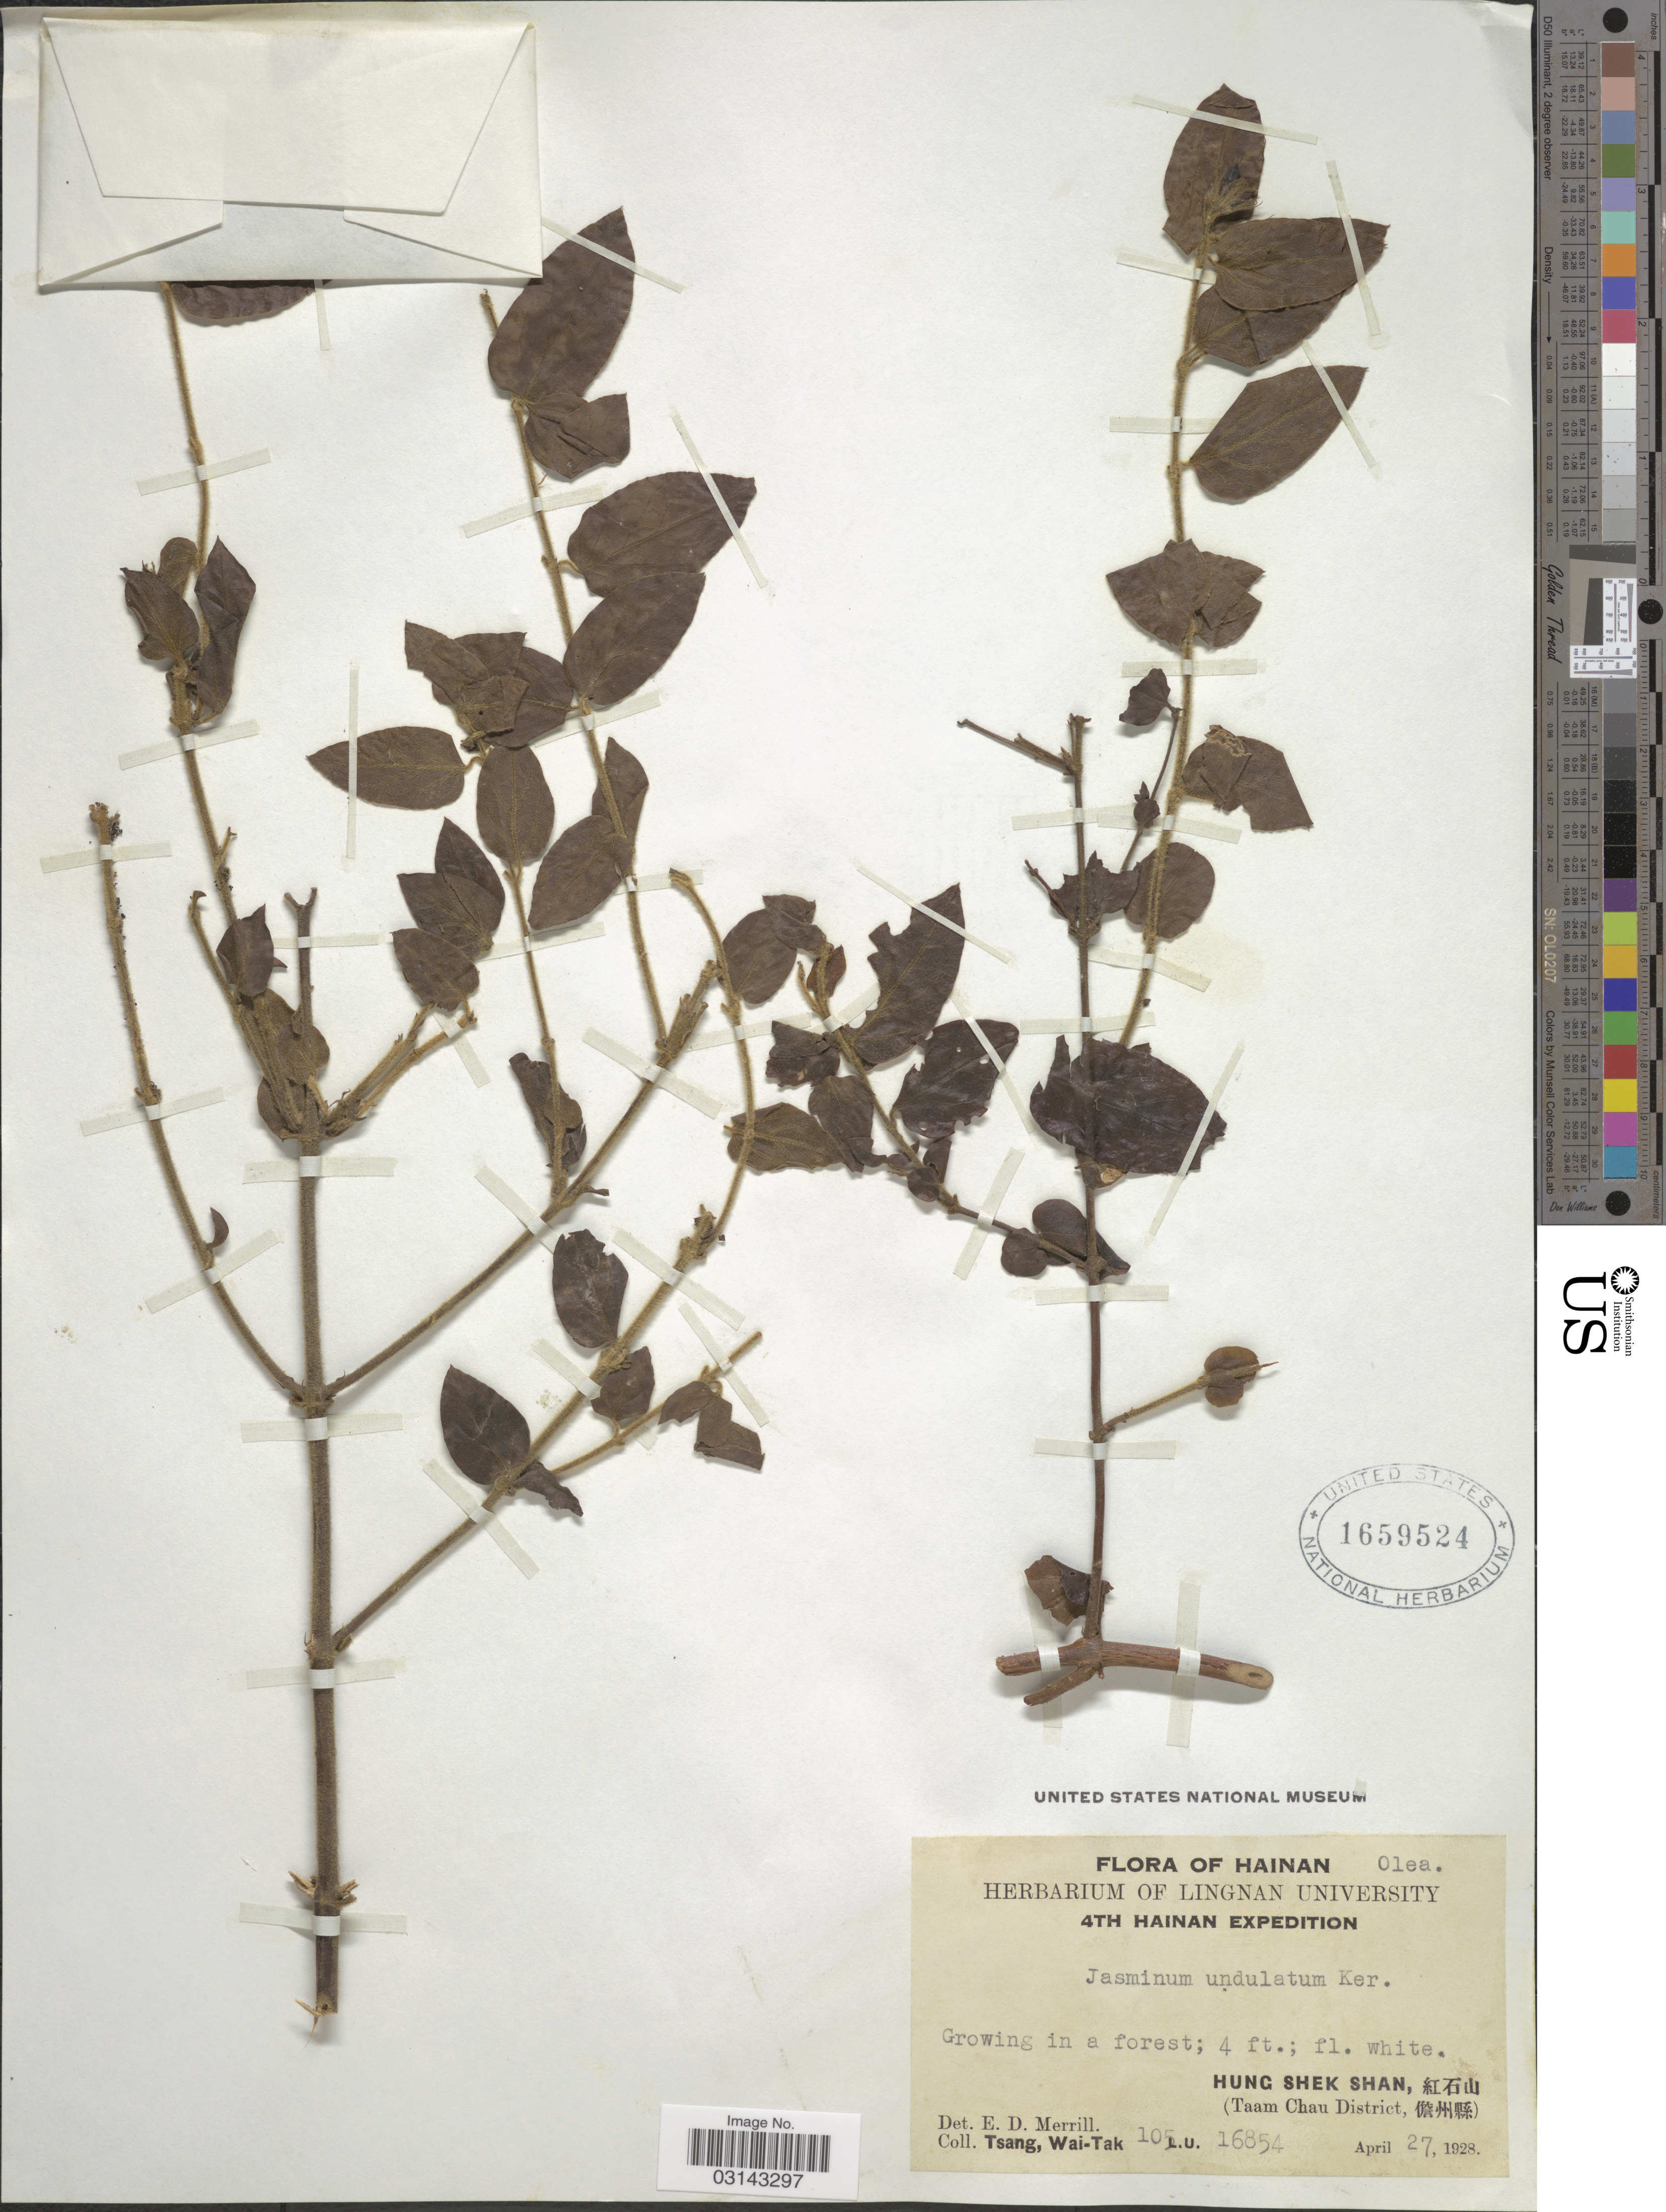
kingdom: Plantae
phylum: Tracheophyta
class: Magnoliopsida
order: Lamiales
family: Oleaceae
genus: Jasminum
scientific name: Jasminum elongatum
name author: (P.J. Bergius) Willd.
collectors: W. T. Tsang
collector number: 105L.U.16854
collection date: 1928-04-27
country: China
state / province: Hainan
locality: Hung Shek Shan (Taam Chau District).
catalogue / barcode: US 1659524